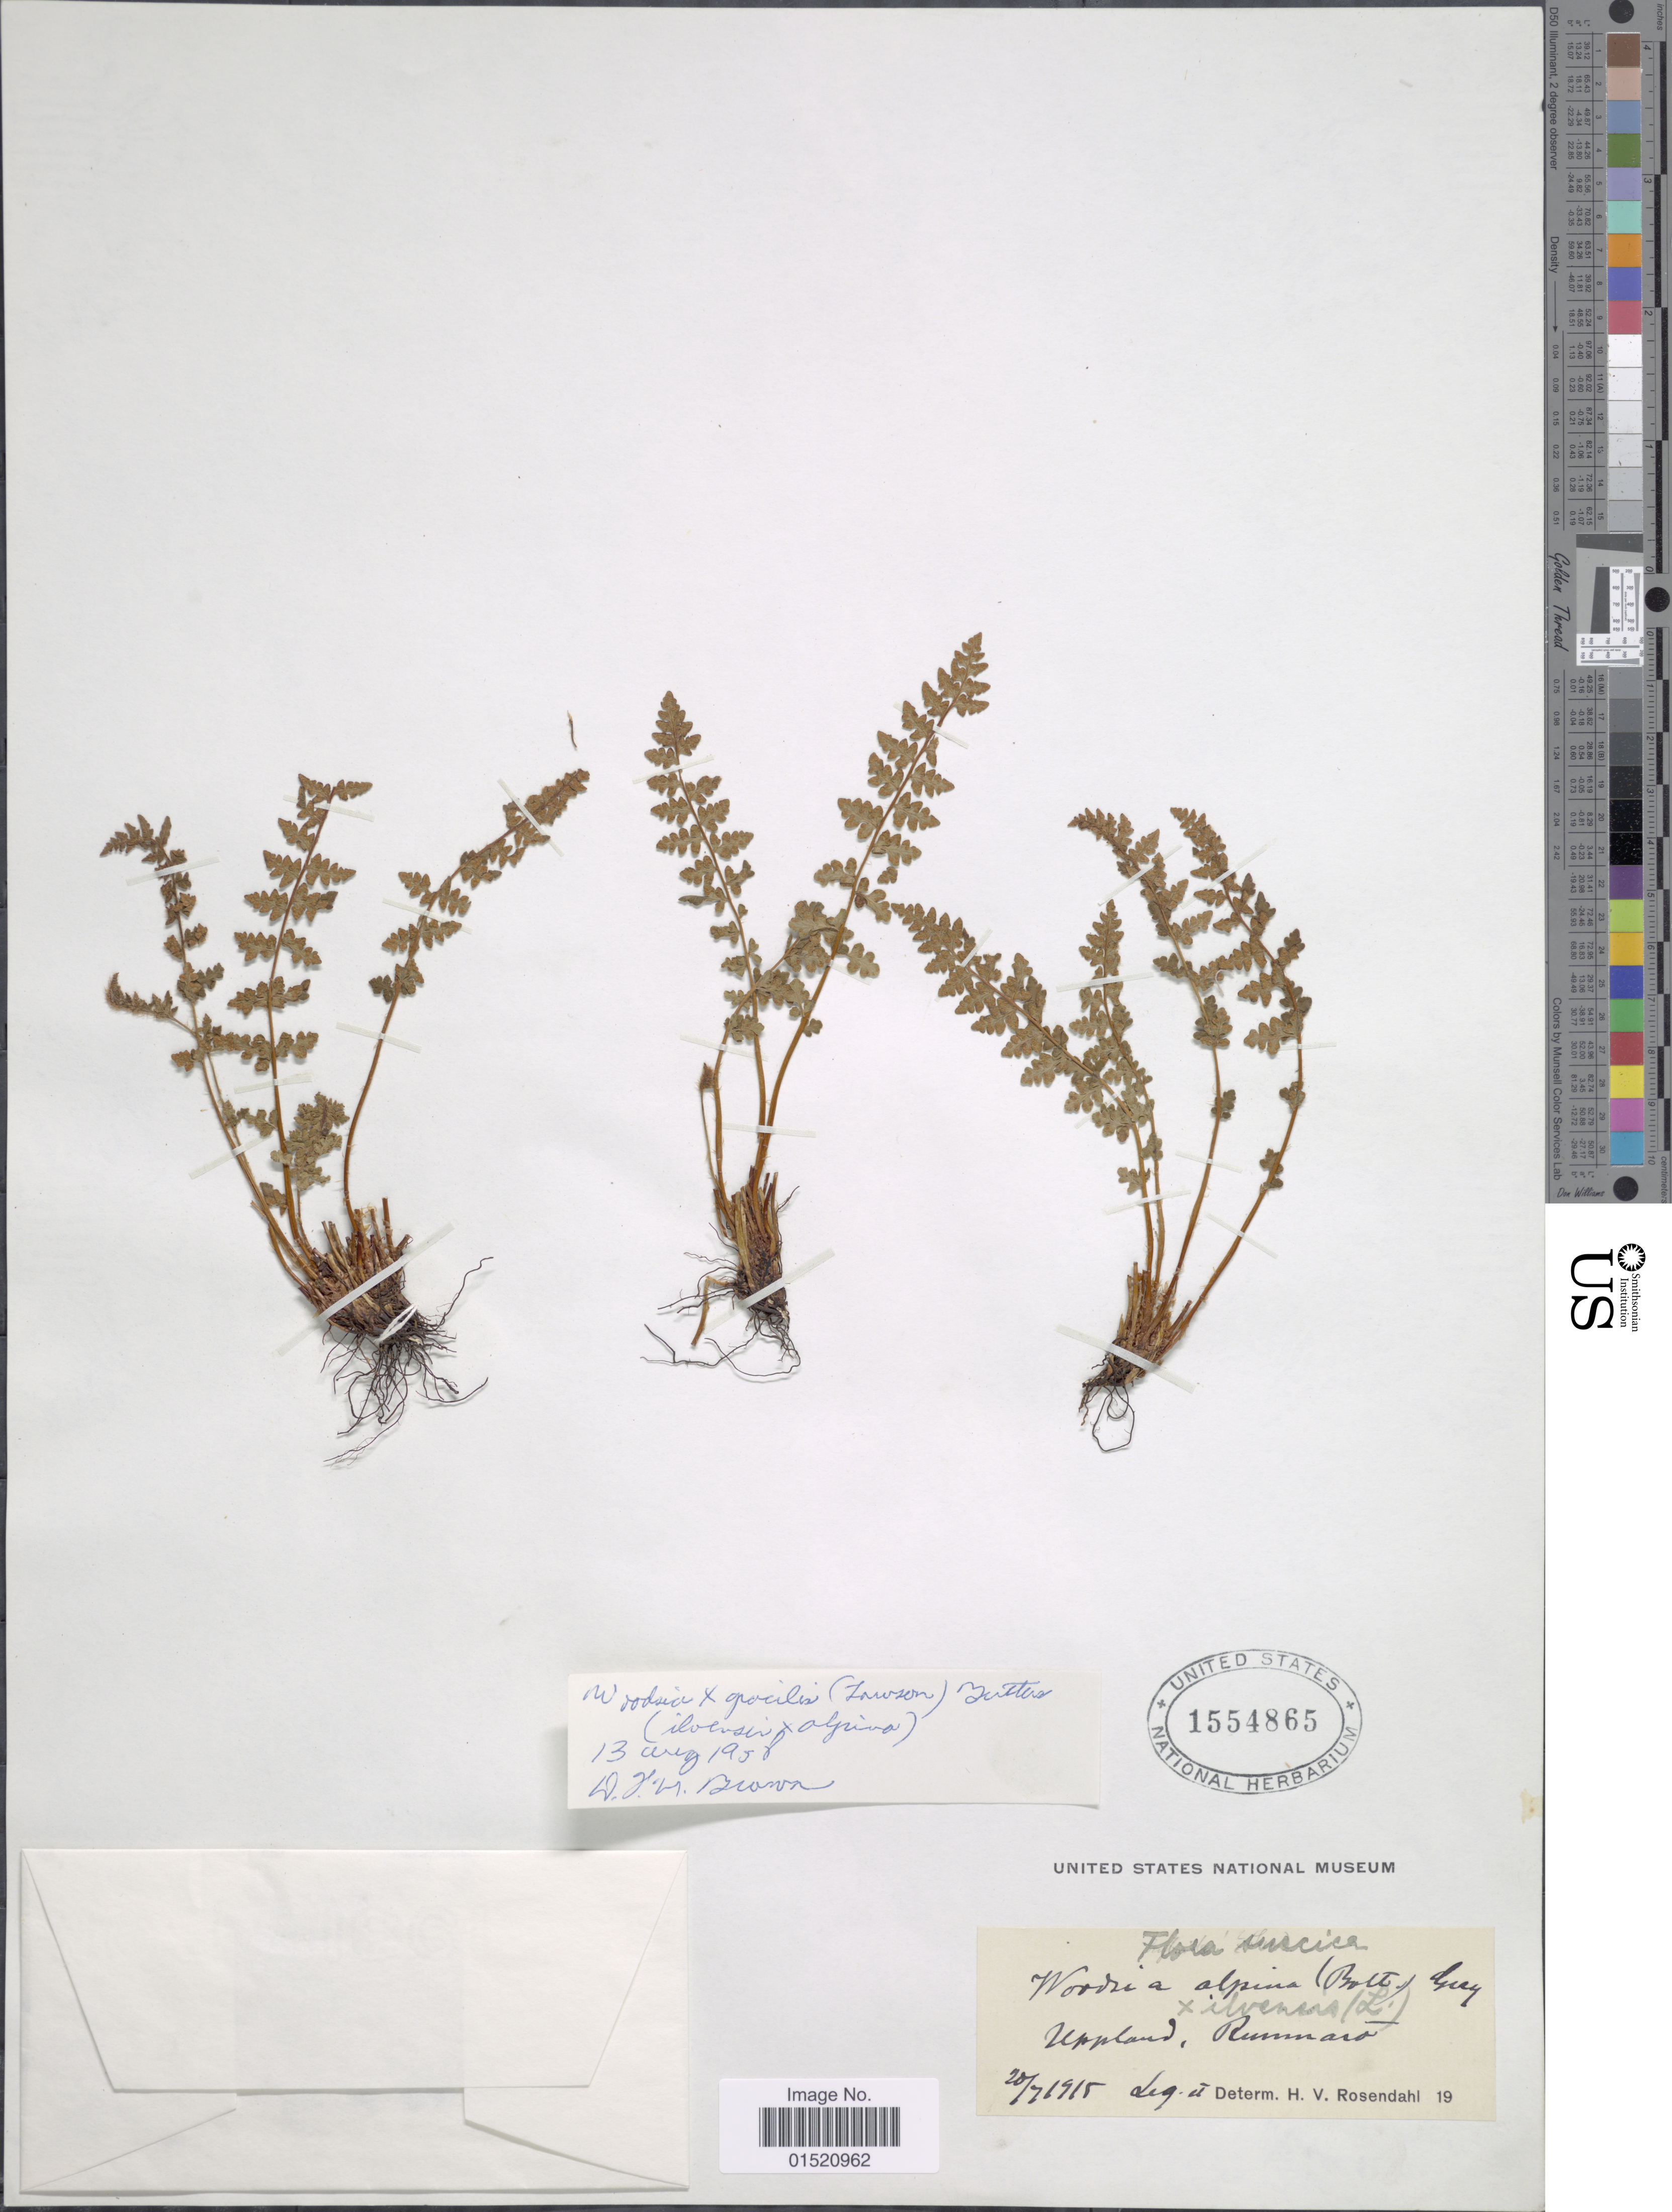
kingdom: Plantae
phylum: Tracheophyta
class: Polypodiopsida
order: Polypodiales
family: Woodsiaceae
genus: Woodsia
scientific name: Woodsia x gracilis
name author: (Lawson) Butters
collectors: H. V. Rosendahl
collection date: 1915-07-20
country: Sweden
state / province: Stockholm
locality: Runmarö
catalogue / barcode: US 1554865